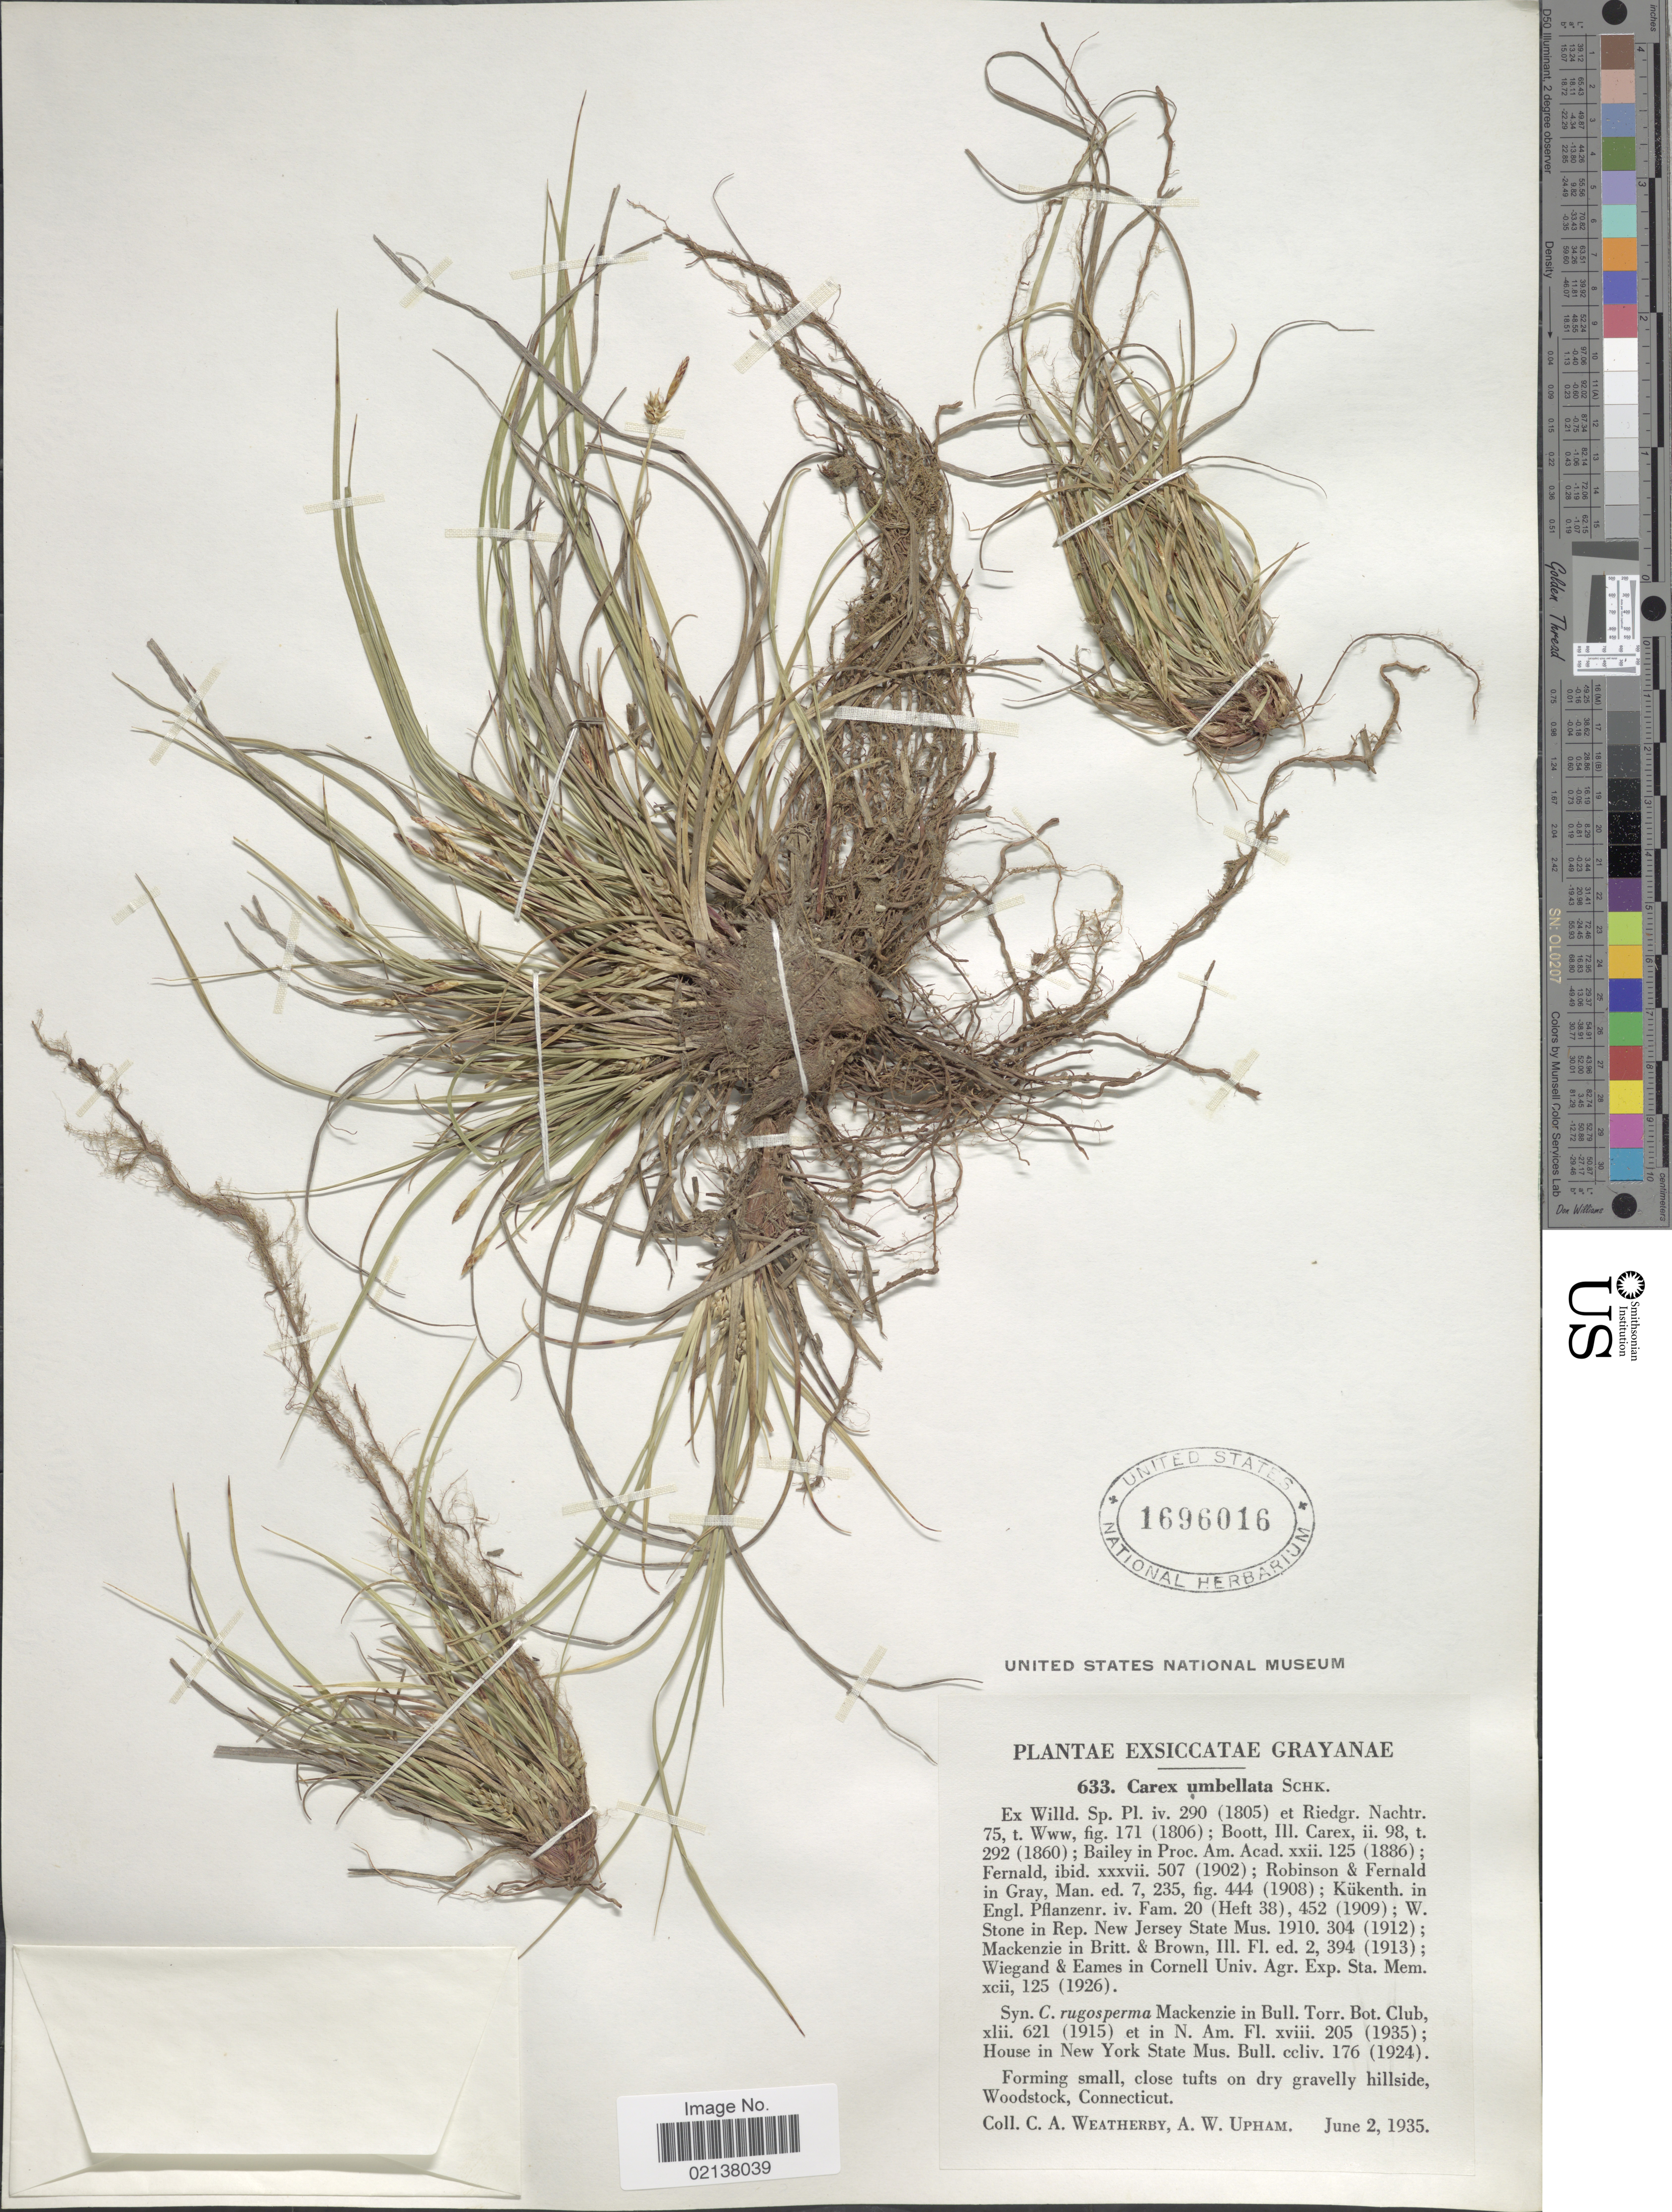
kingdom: Plantae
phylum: Tracheophyta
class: Liliopsida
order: Poales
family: Cyperaceae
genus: Carex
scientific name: Carex umbellata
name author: Schkuhr ex Willd.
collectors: C. A. Weatherby & A. Upham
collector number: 633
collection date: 1935-06-02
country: United States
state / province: Connecticut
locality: On dry gravelly hillside Woodstock.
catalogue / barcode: US 1696016